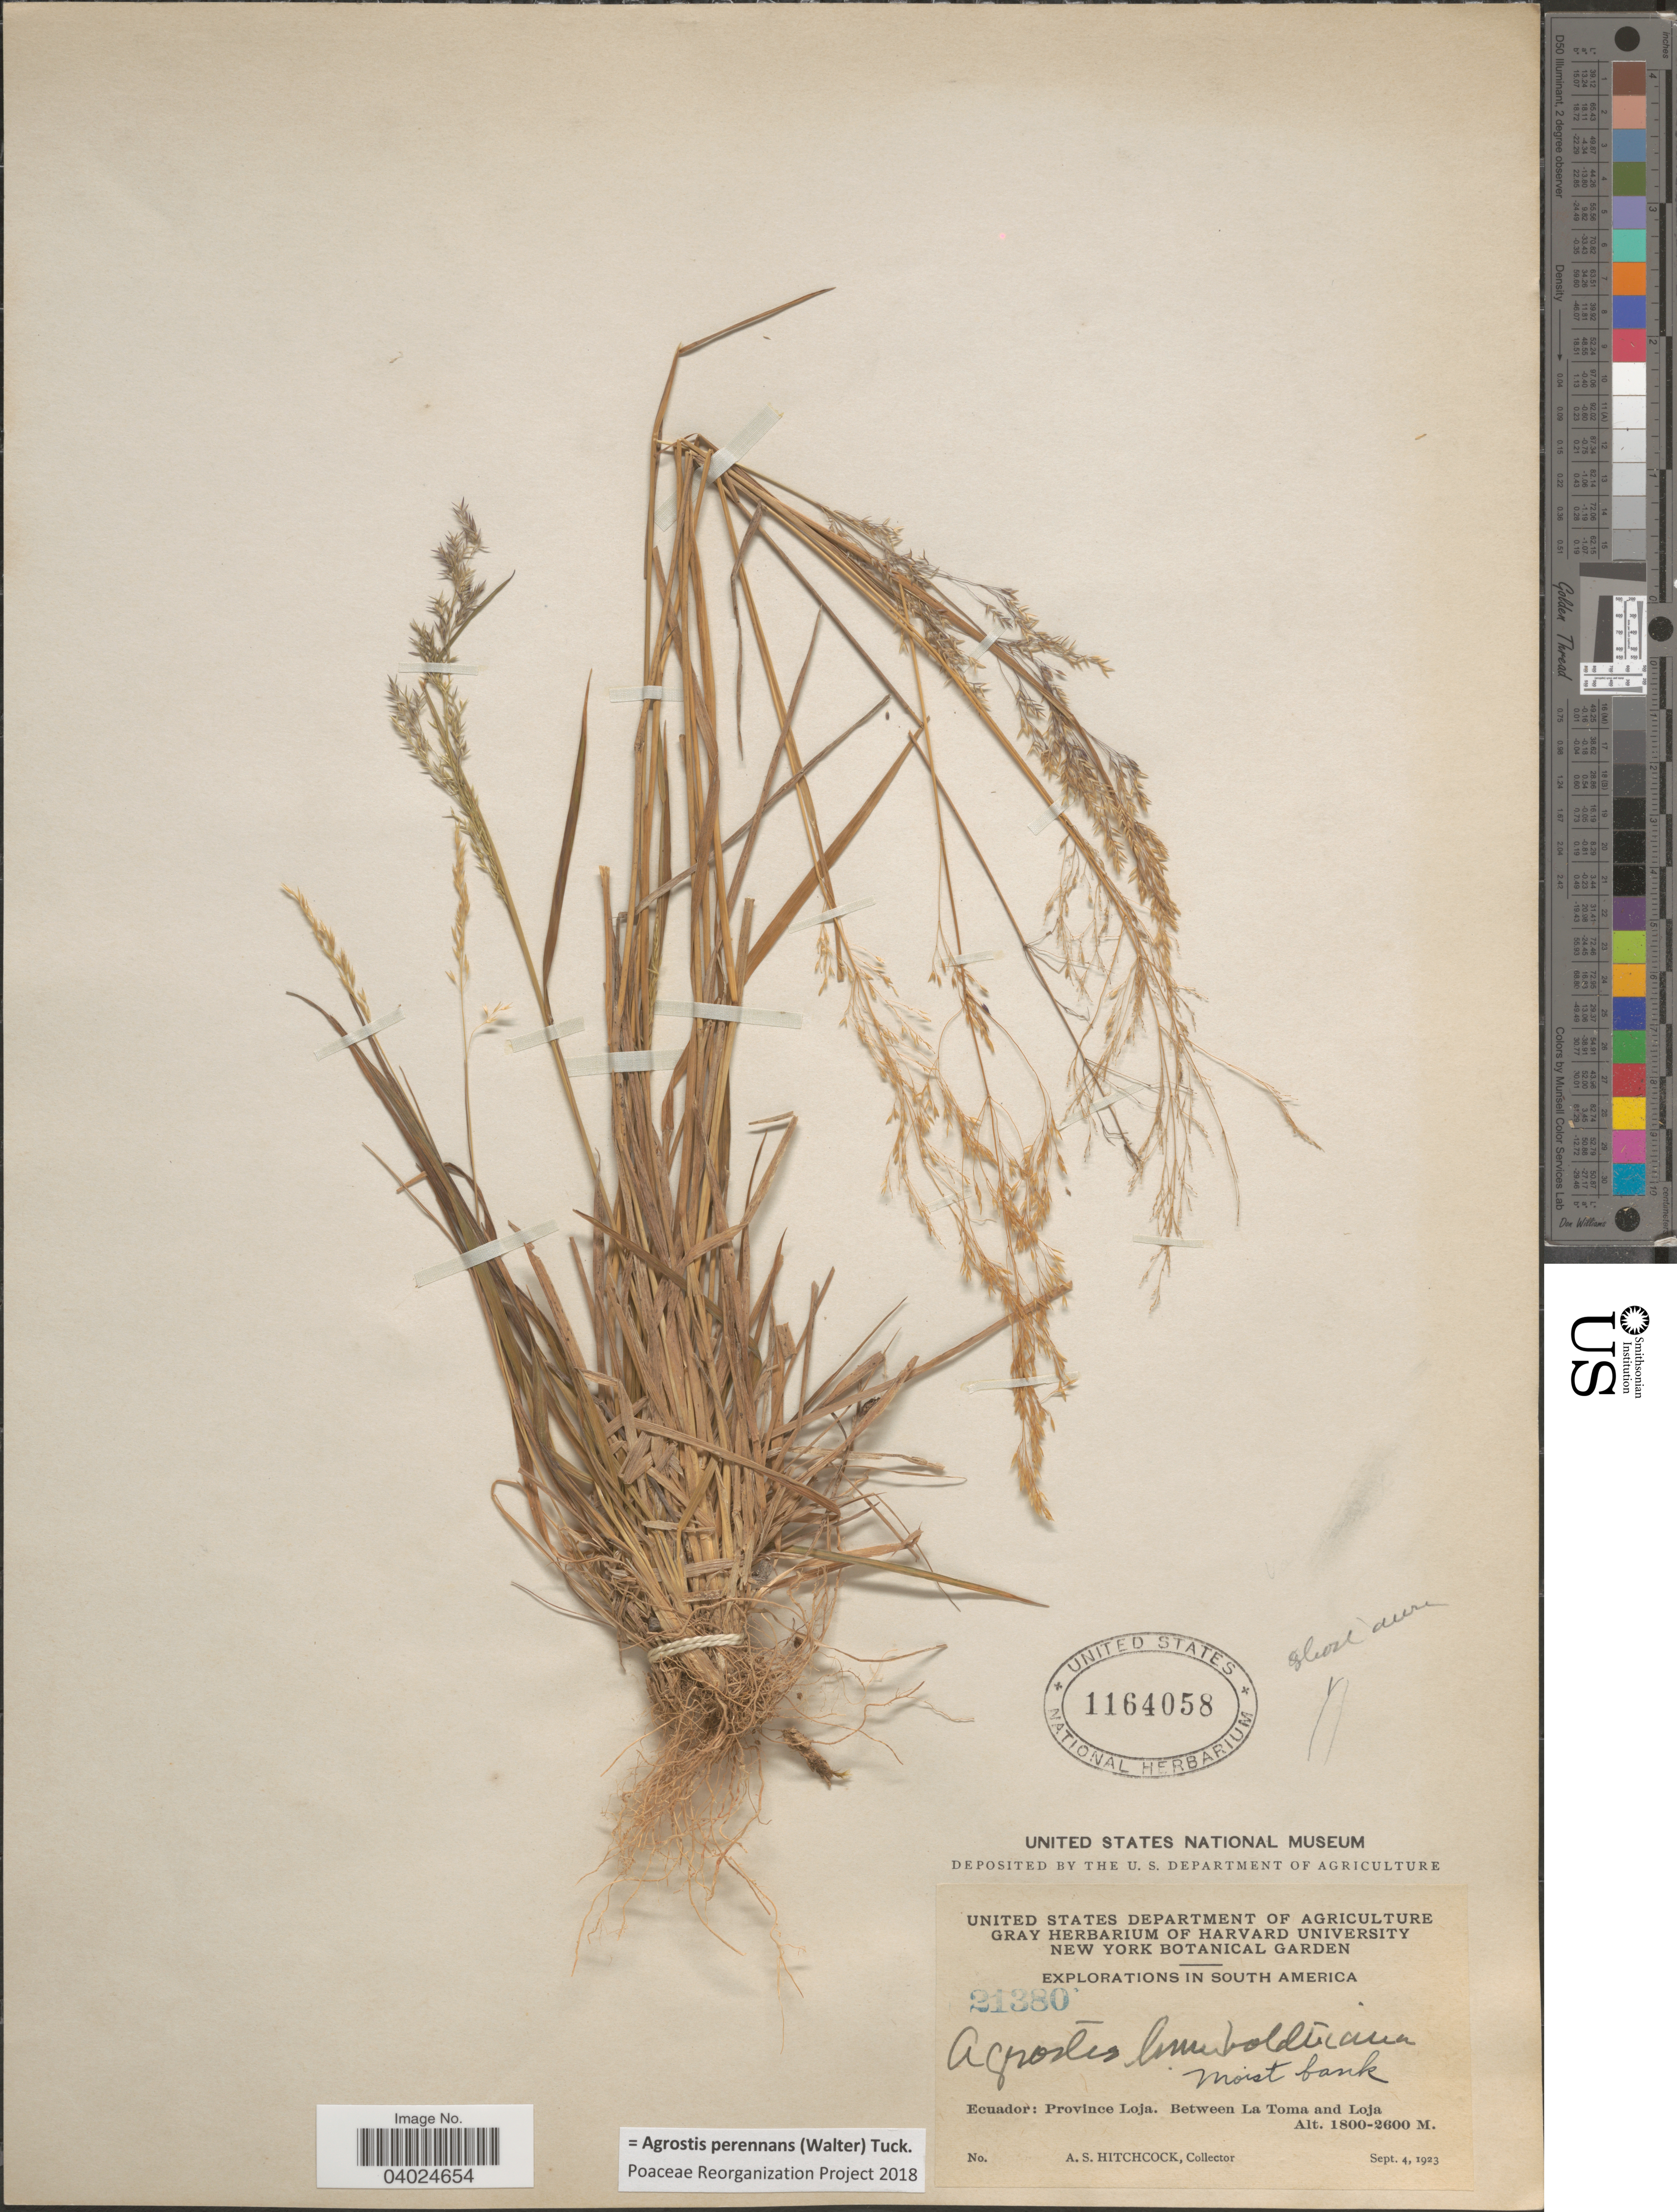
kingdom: Plantae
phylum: Tracheophyta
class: Liliopsida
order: Poales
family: Poaceae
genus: Agrostis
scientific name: Agrostis perennans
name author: (Walter) Tuck.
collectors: A. S. Hitchcock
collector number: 21380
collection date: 1923-09-04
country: Ecuador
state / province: Loja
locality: Between La Toma and Loja.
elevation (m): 1800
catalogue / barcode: US 1164058